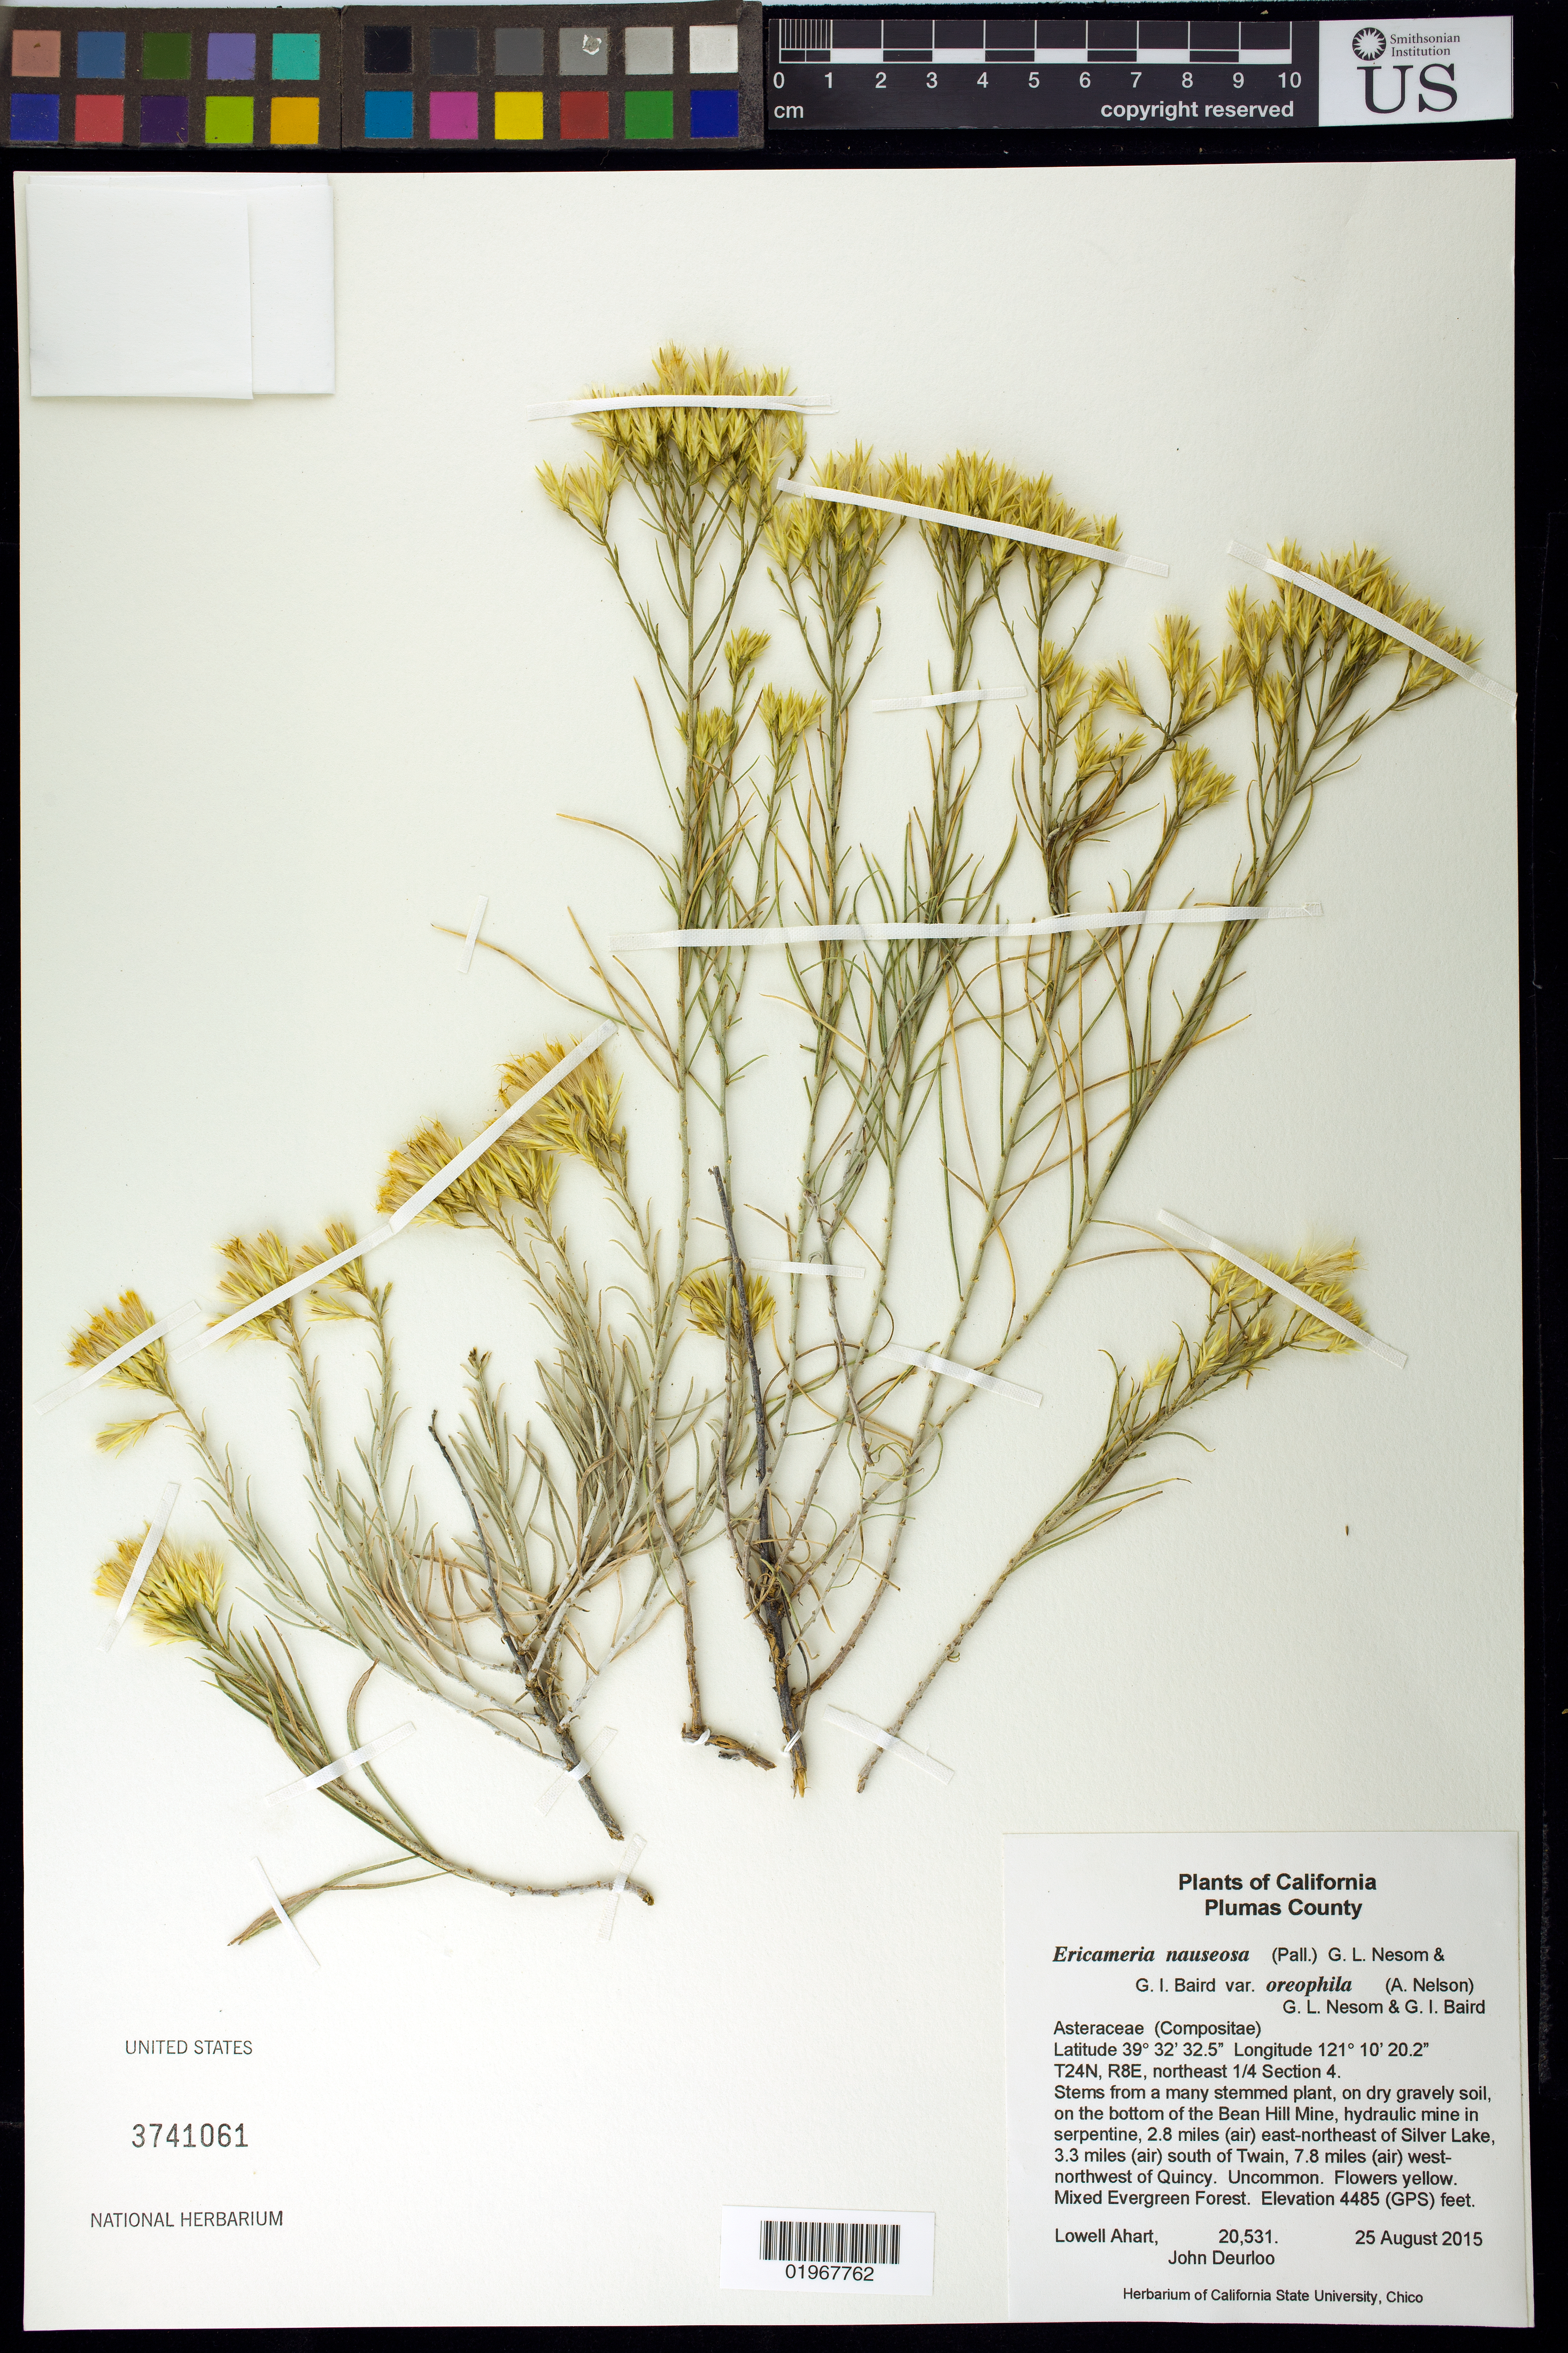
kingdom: Plantae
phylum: Tracheophyta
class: Magnoliopsida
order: Asterales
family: Asteraceae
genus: Ericameria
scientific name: Ericameria nauseosa var. oreophila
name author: (A. Nelson) G.L. Nesom & G.I. Baird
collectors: L. Ahart & J. Deurloo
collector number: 20531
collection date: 2015-08-25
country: United States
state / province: California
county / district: Plumas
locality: T24N, R8E, northeast 1/4 section 4. Bottom of the Bean Hill Mine, hydraulic mine in sepentine, 2.8 miles (air) east-northeast of Silver Lake, 3.3 miles (air) south of Twain, 7.8 miles (air) west-northwest of Quincy.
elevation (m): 1367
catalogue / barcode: US 3741061